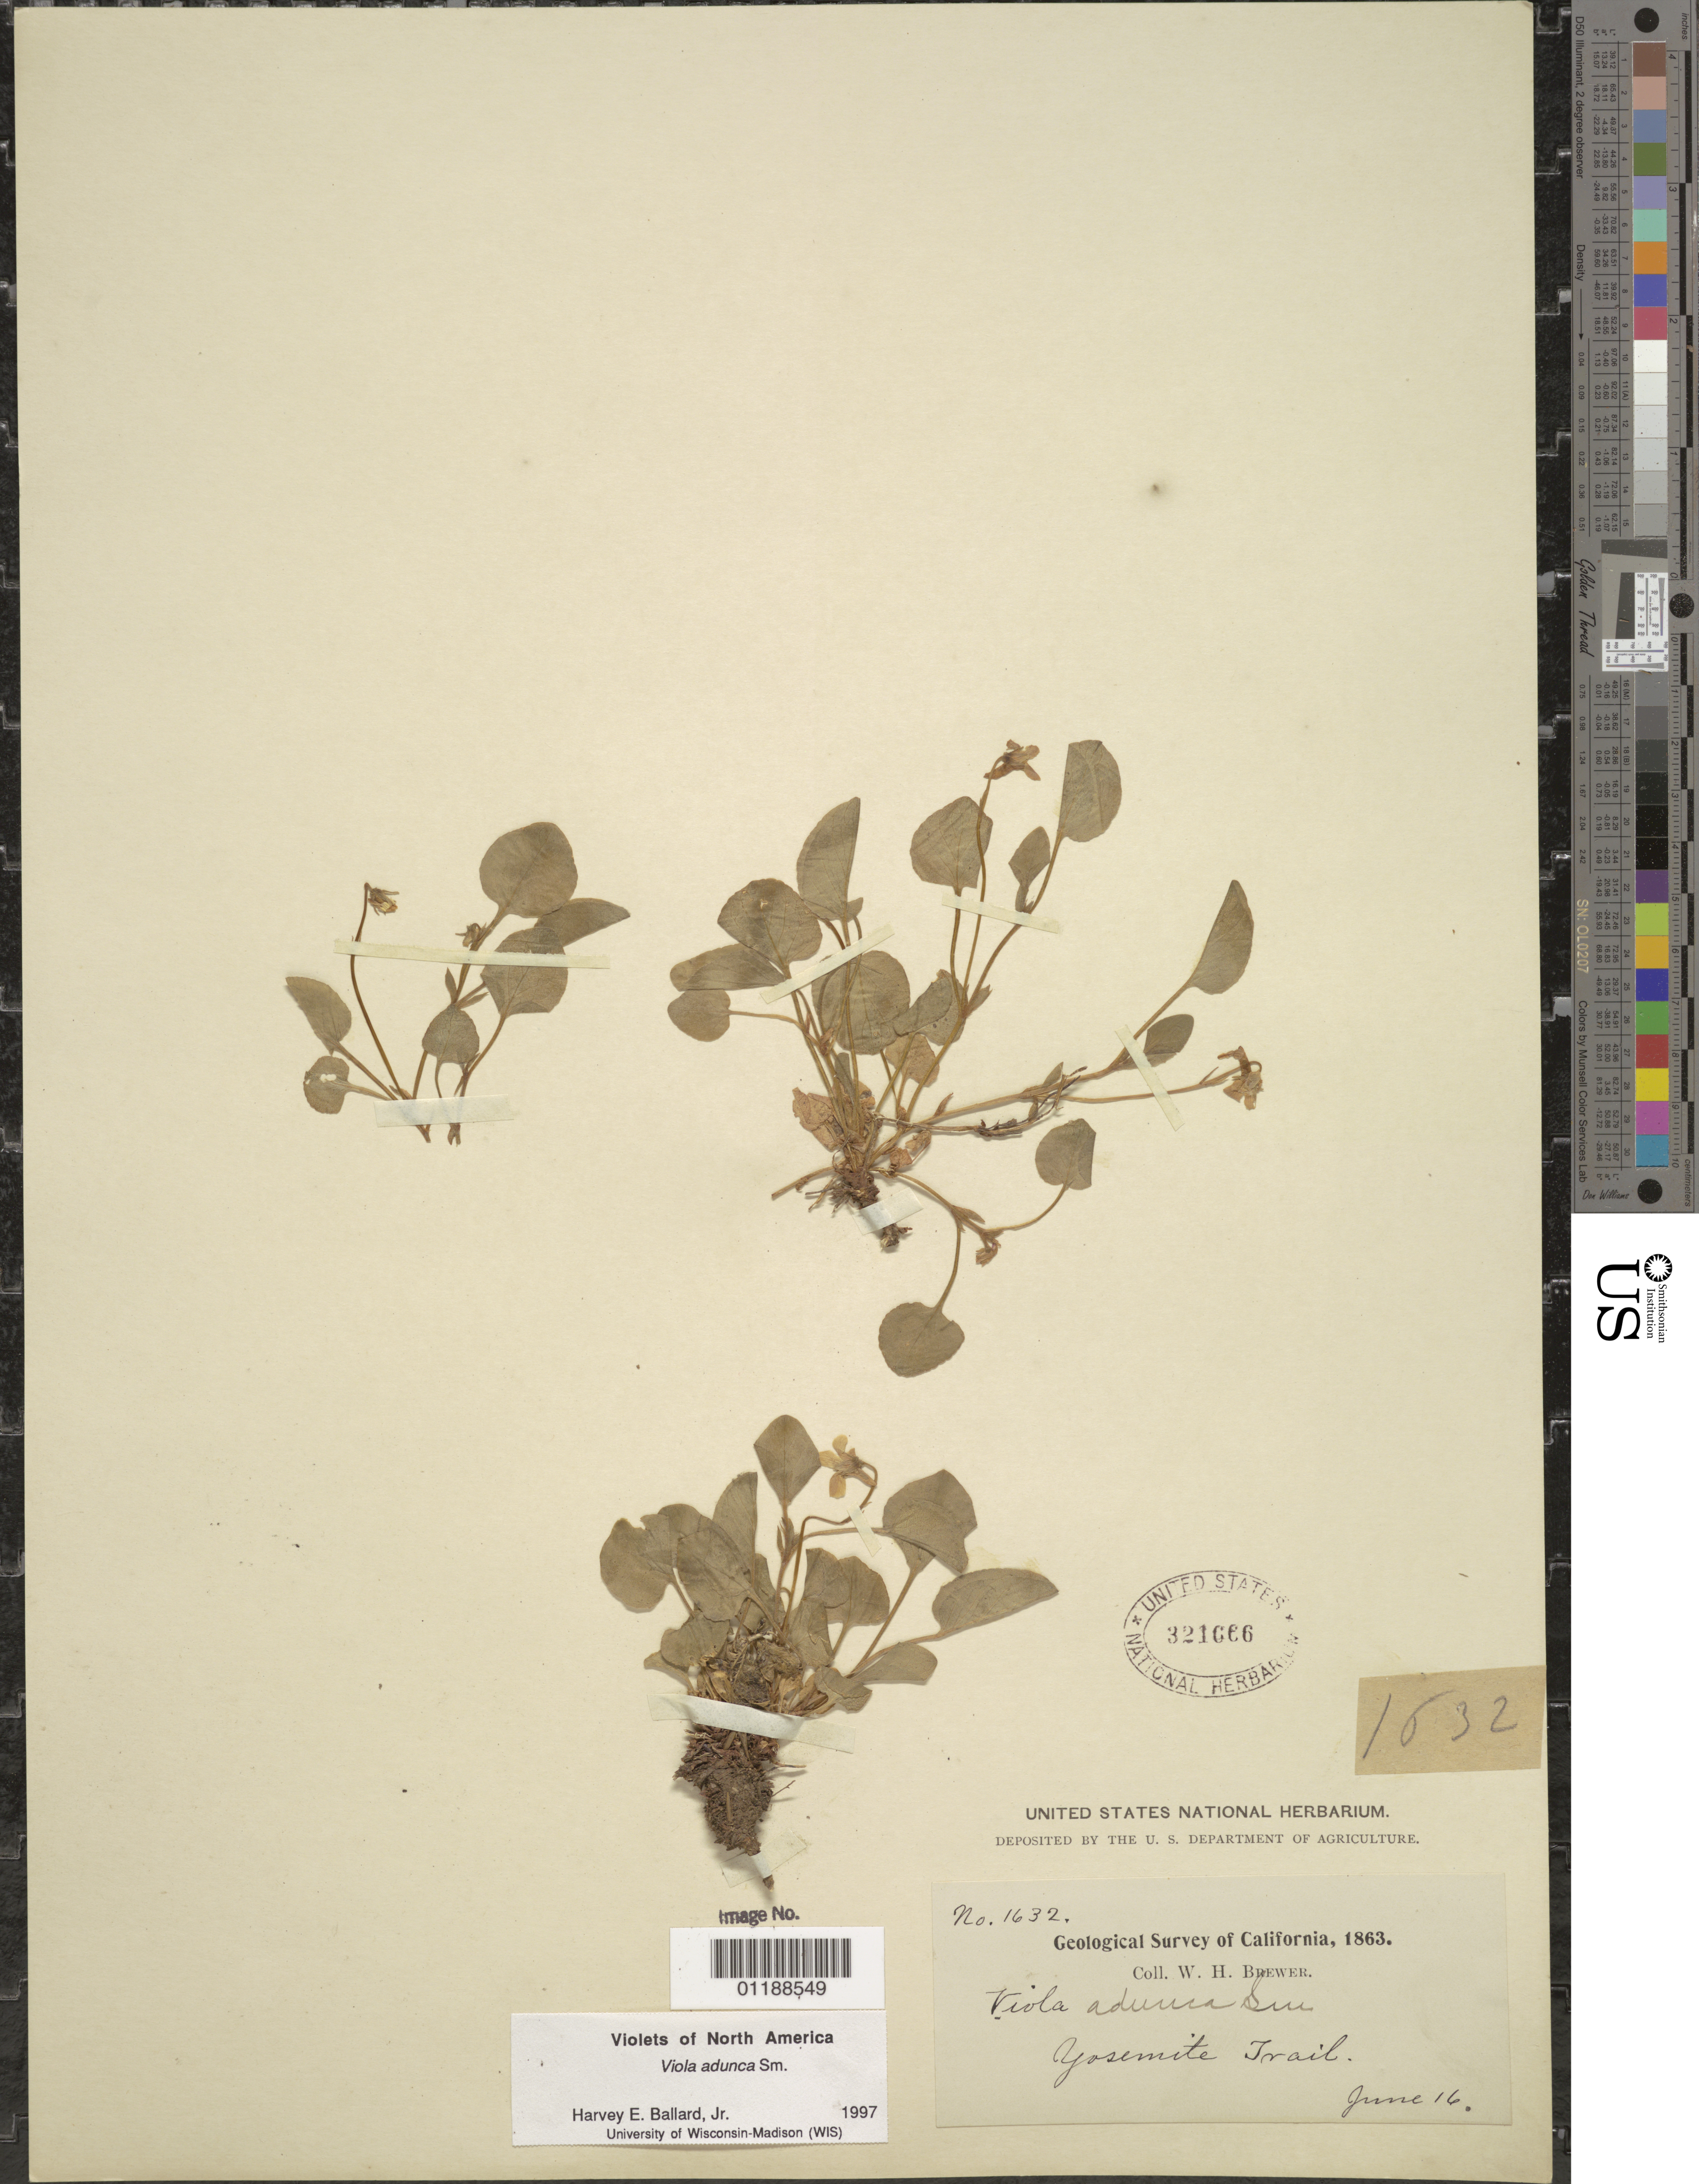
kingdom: Plantae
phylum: Tracheophyta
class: Magnoliopsida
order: Malpighiales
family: Violaceae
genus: Viola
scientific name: Viola adunca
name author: Sm.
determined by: Ballard, Harvey E.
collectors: W. H. Brewer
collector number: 1632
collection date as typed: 16 Jun 1863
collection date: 1863-06-16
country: United States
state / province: California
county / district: Mariposa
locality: Yosemite Trail.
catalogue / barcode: US 321666